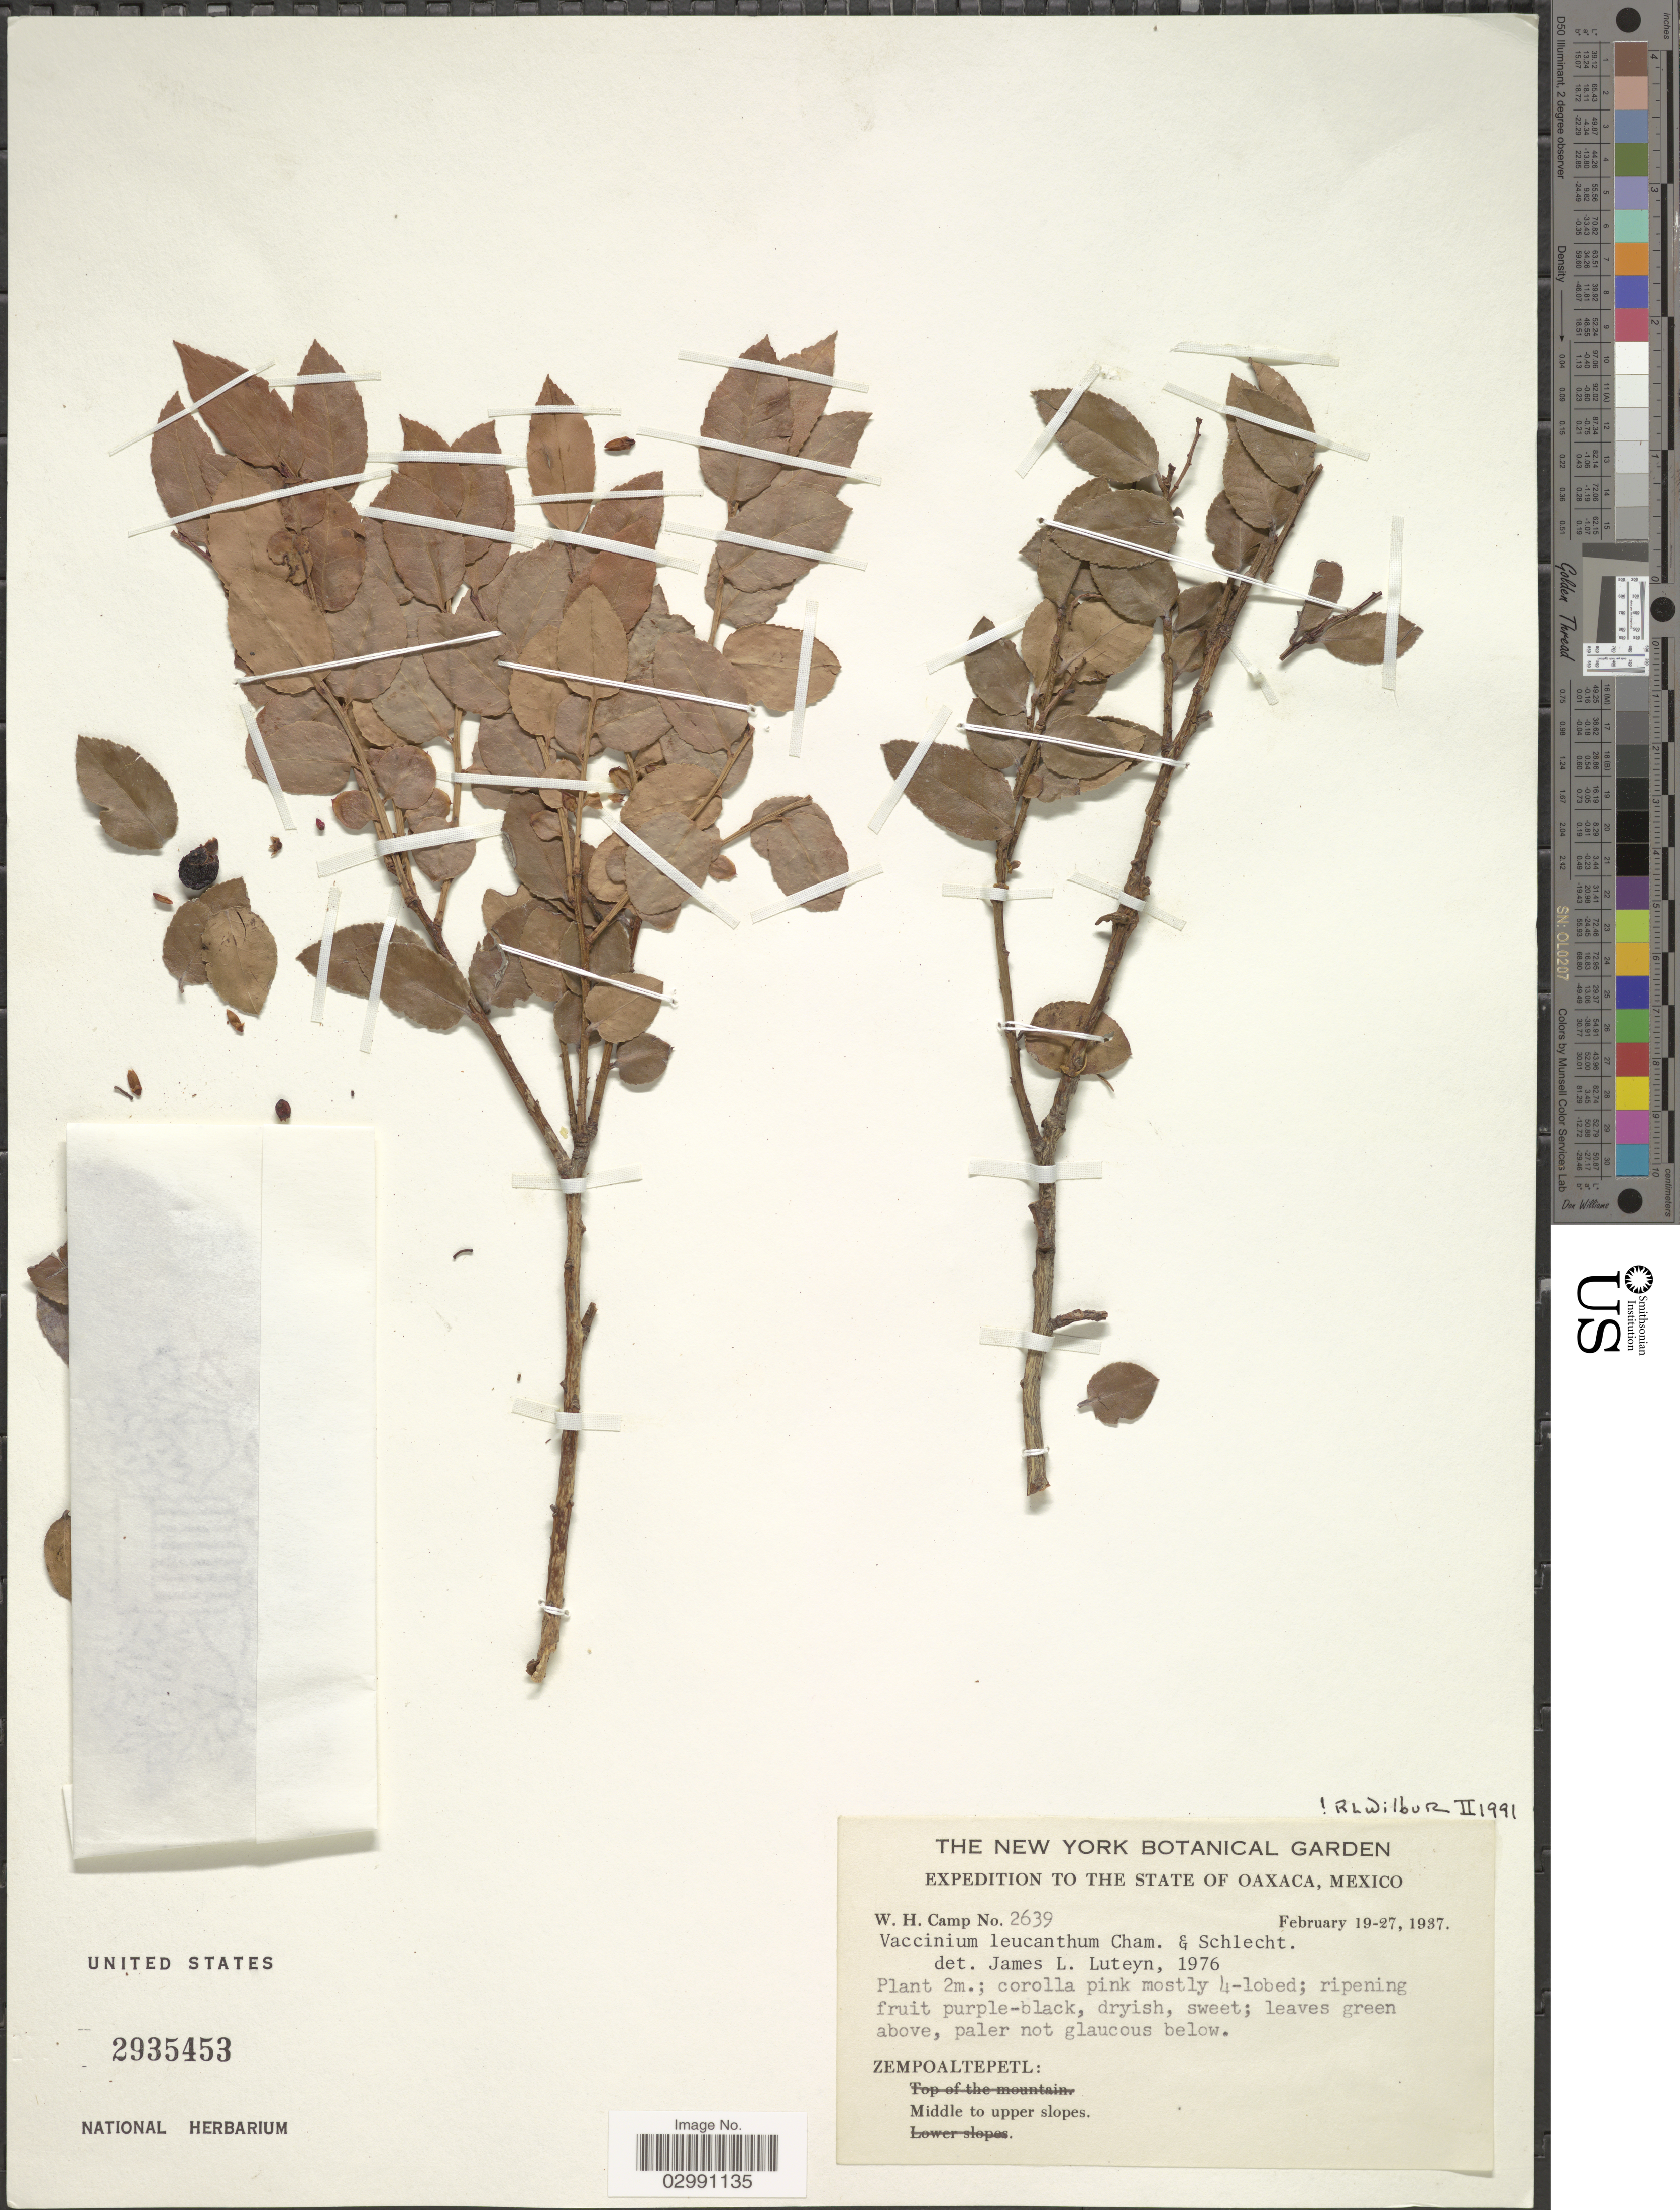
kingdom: Plantae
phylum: Tracheophyta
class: Magnoliopsida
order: Ericales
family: Ericaceae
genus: Vaccinium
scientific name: Vaccinium leucanthum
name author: Schltdl.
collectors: W. H. Camp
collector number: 2639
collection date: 1937-02-19/1937-02-27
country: Mexico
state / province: Oaxaca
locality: Zempoaltepetl: Middle to upper slopes.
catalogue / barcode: US 2935453